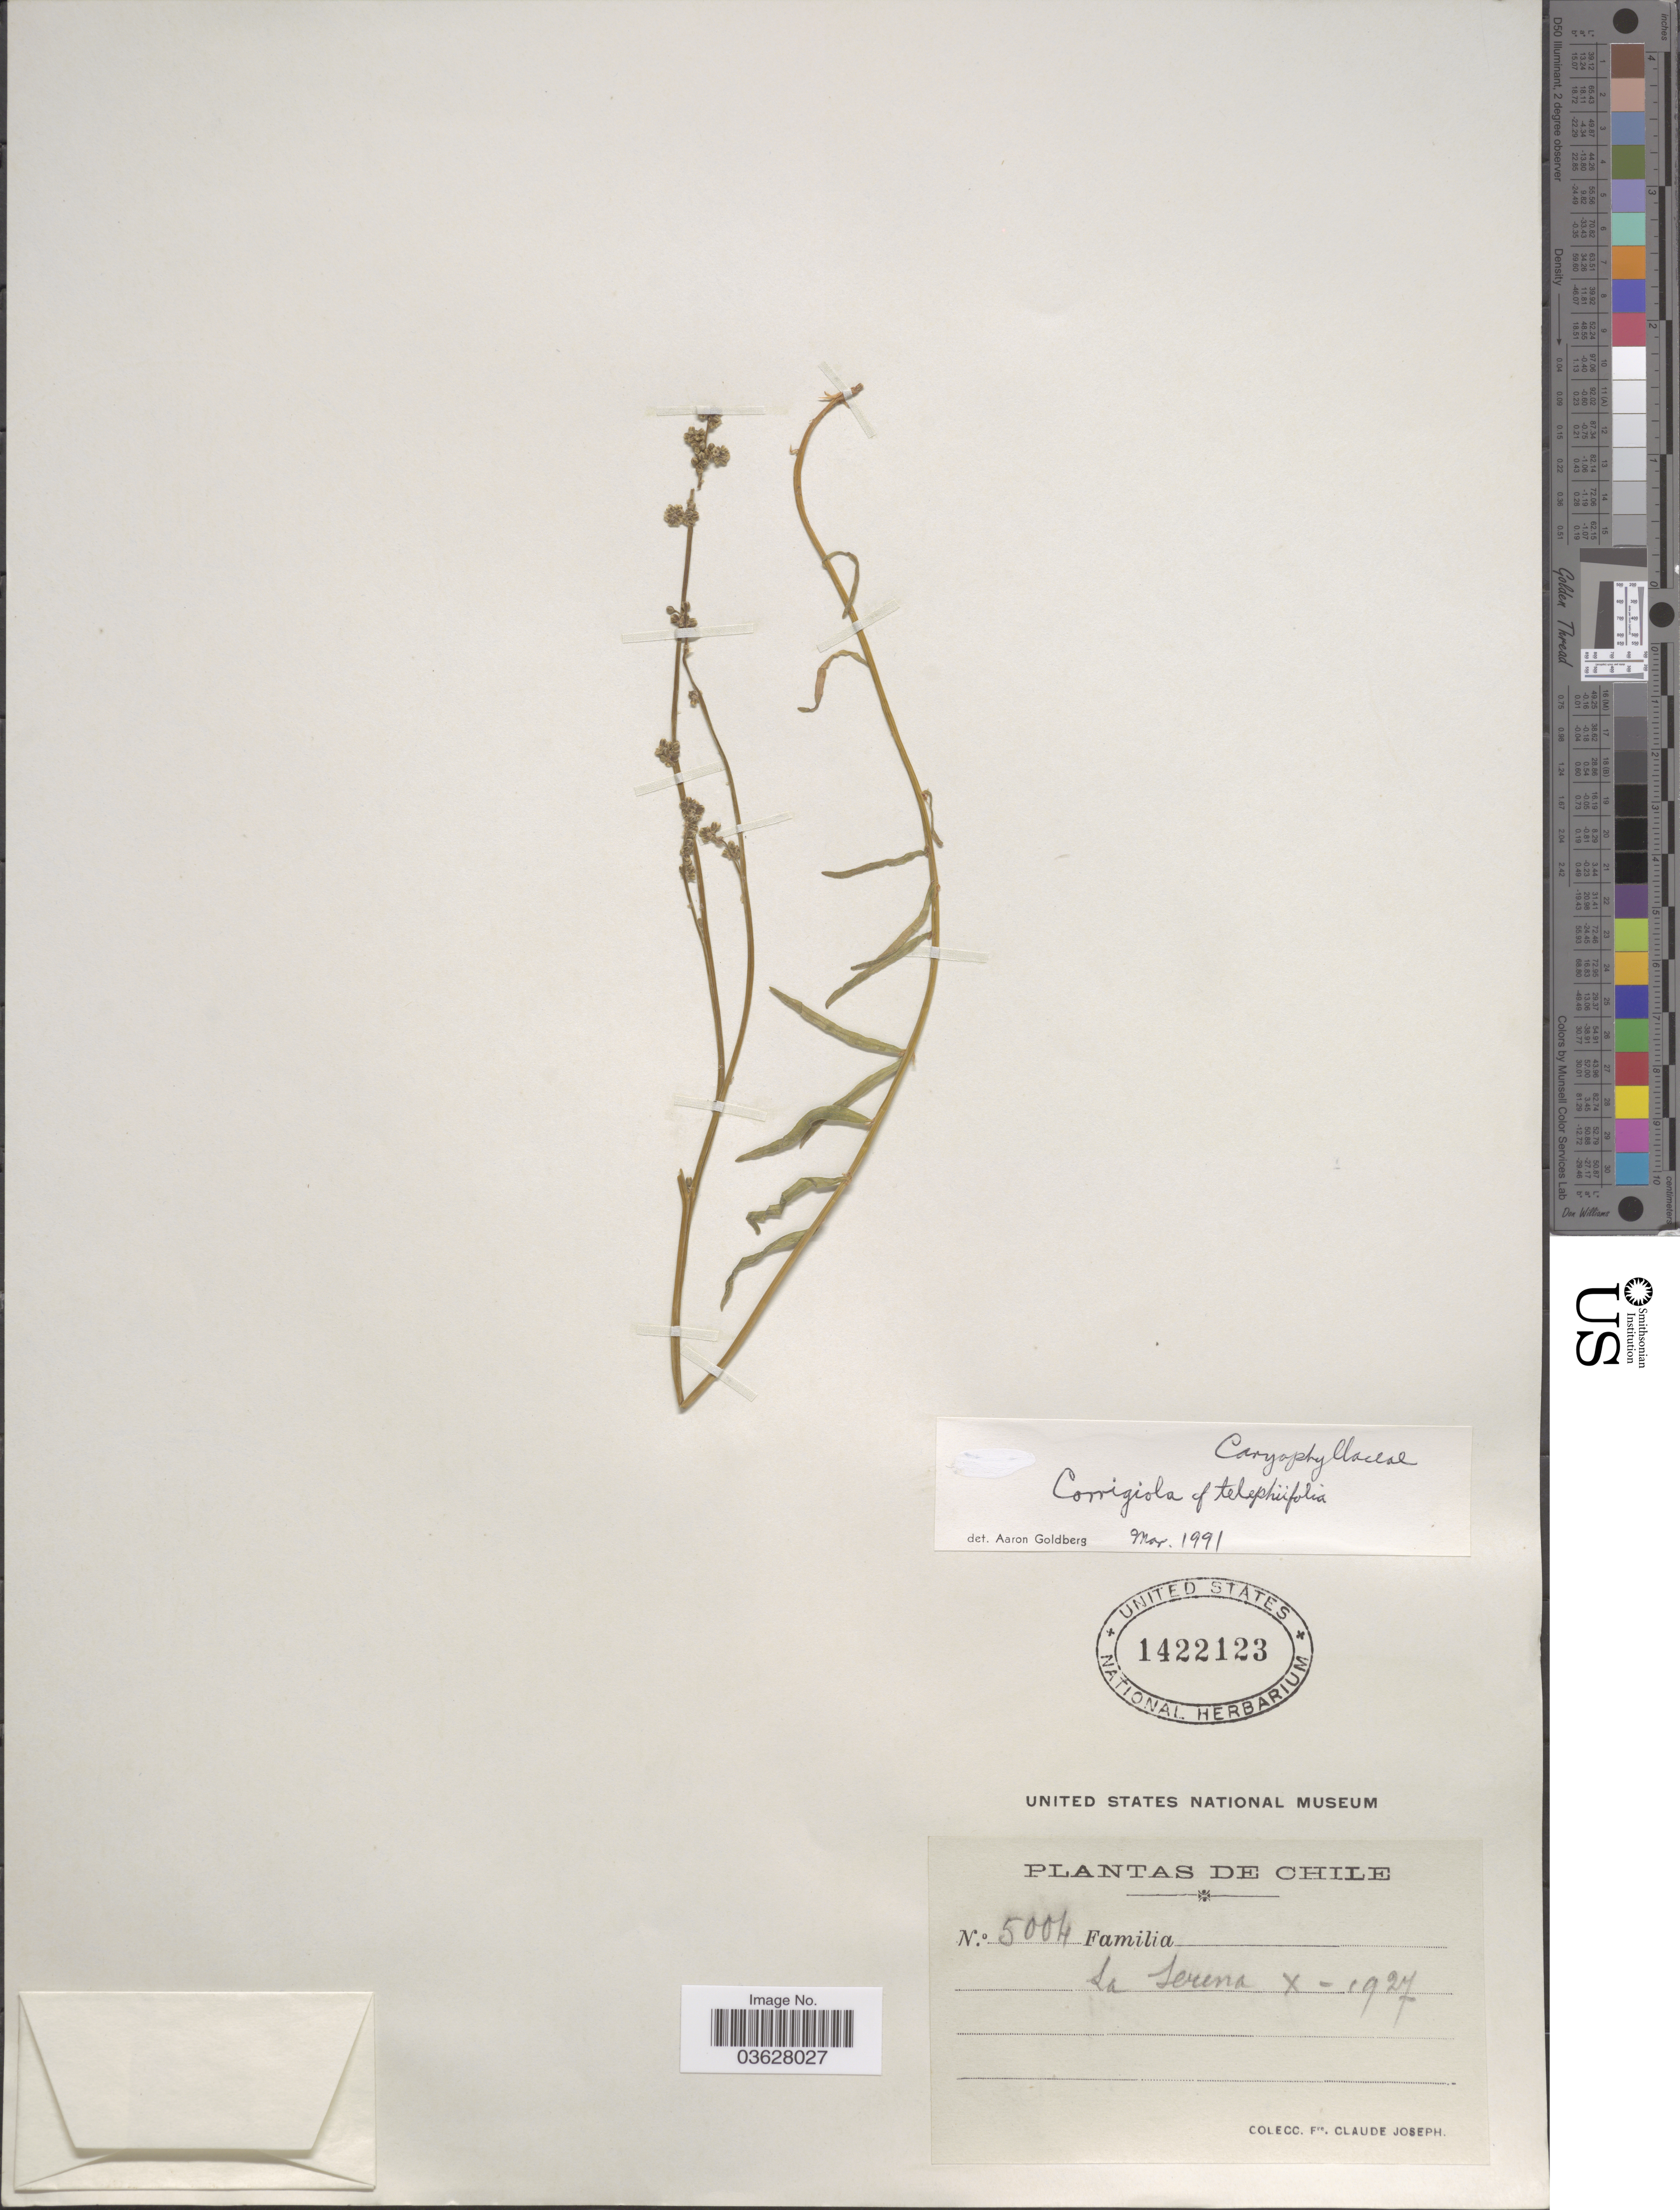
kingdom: Plantae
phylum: Tracheophyta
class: Magnoliopsida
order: Caryophyllales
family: Caryophyllaceae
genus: Corrigiola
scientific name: Corrigiola telephiifolia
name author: Pourr.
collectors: Bro. Claude-Joseph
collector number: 5004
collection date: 1927-10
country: Chile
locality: La Serena.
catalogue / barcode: US 1422123